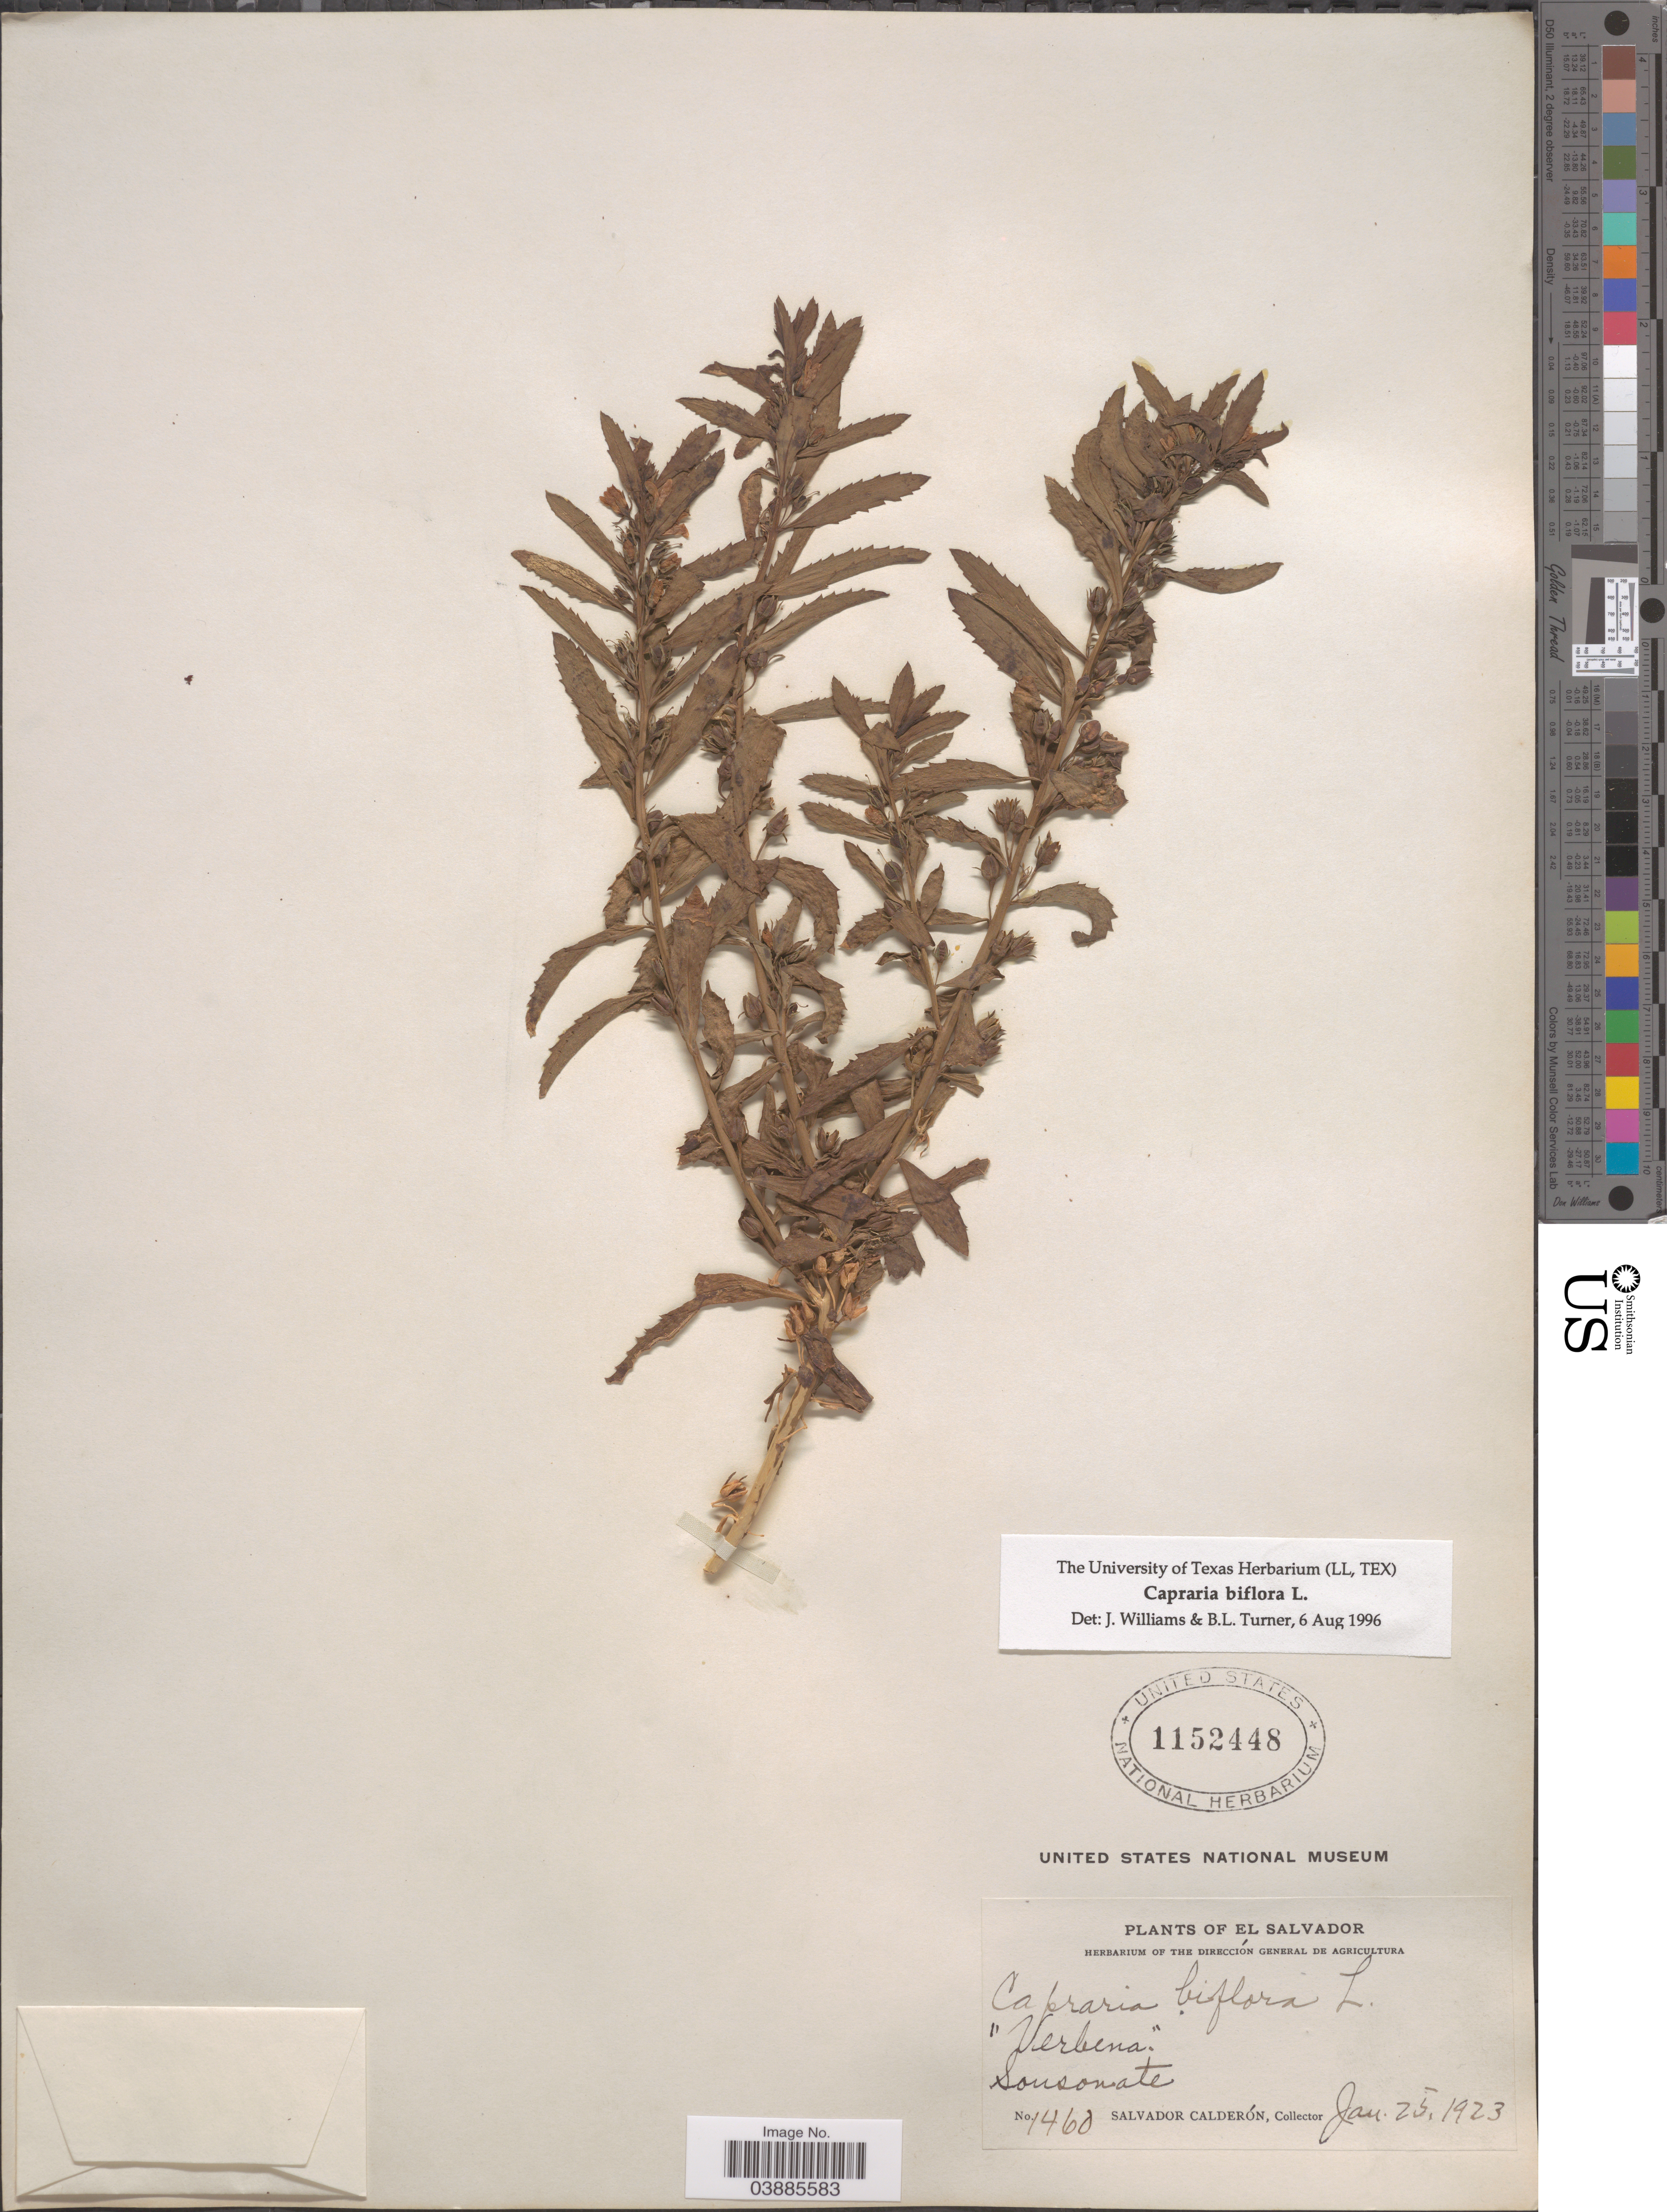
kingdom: Plantae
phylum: Tracheophyta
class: Magnoliopsida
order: Lamiales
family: Scrophulariaceae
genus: Capraria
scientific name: Capraria biflora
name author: L.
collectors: S. Calderón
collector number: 1460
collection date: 1923-01-25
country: El Salvador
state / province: Sonsonate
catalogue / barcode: US 1152448